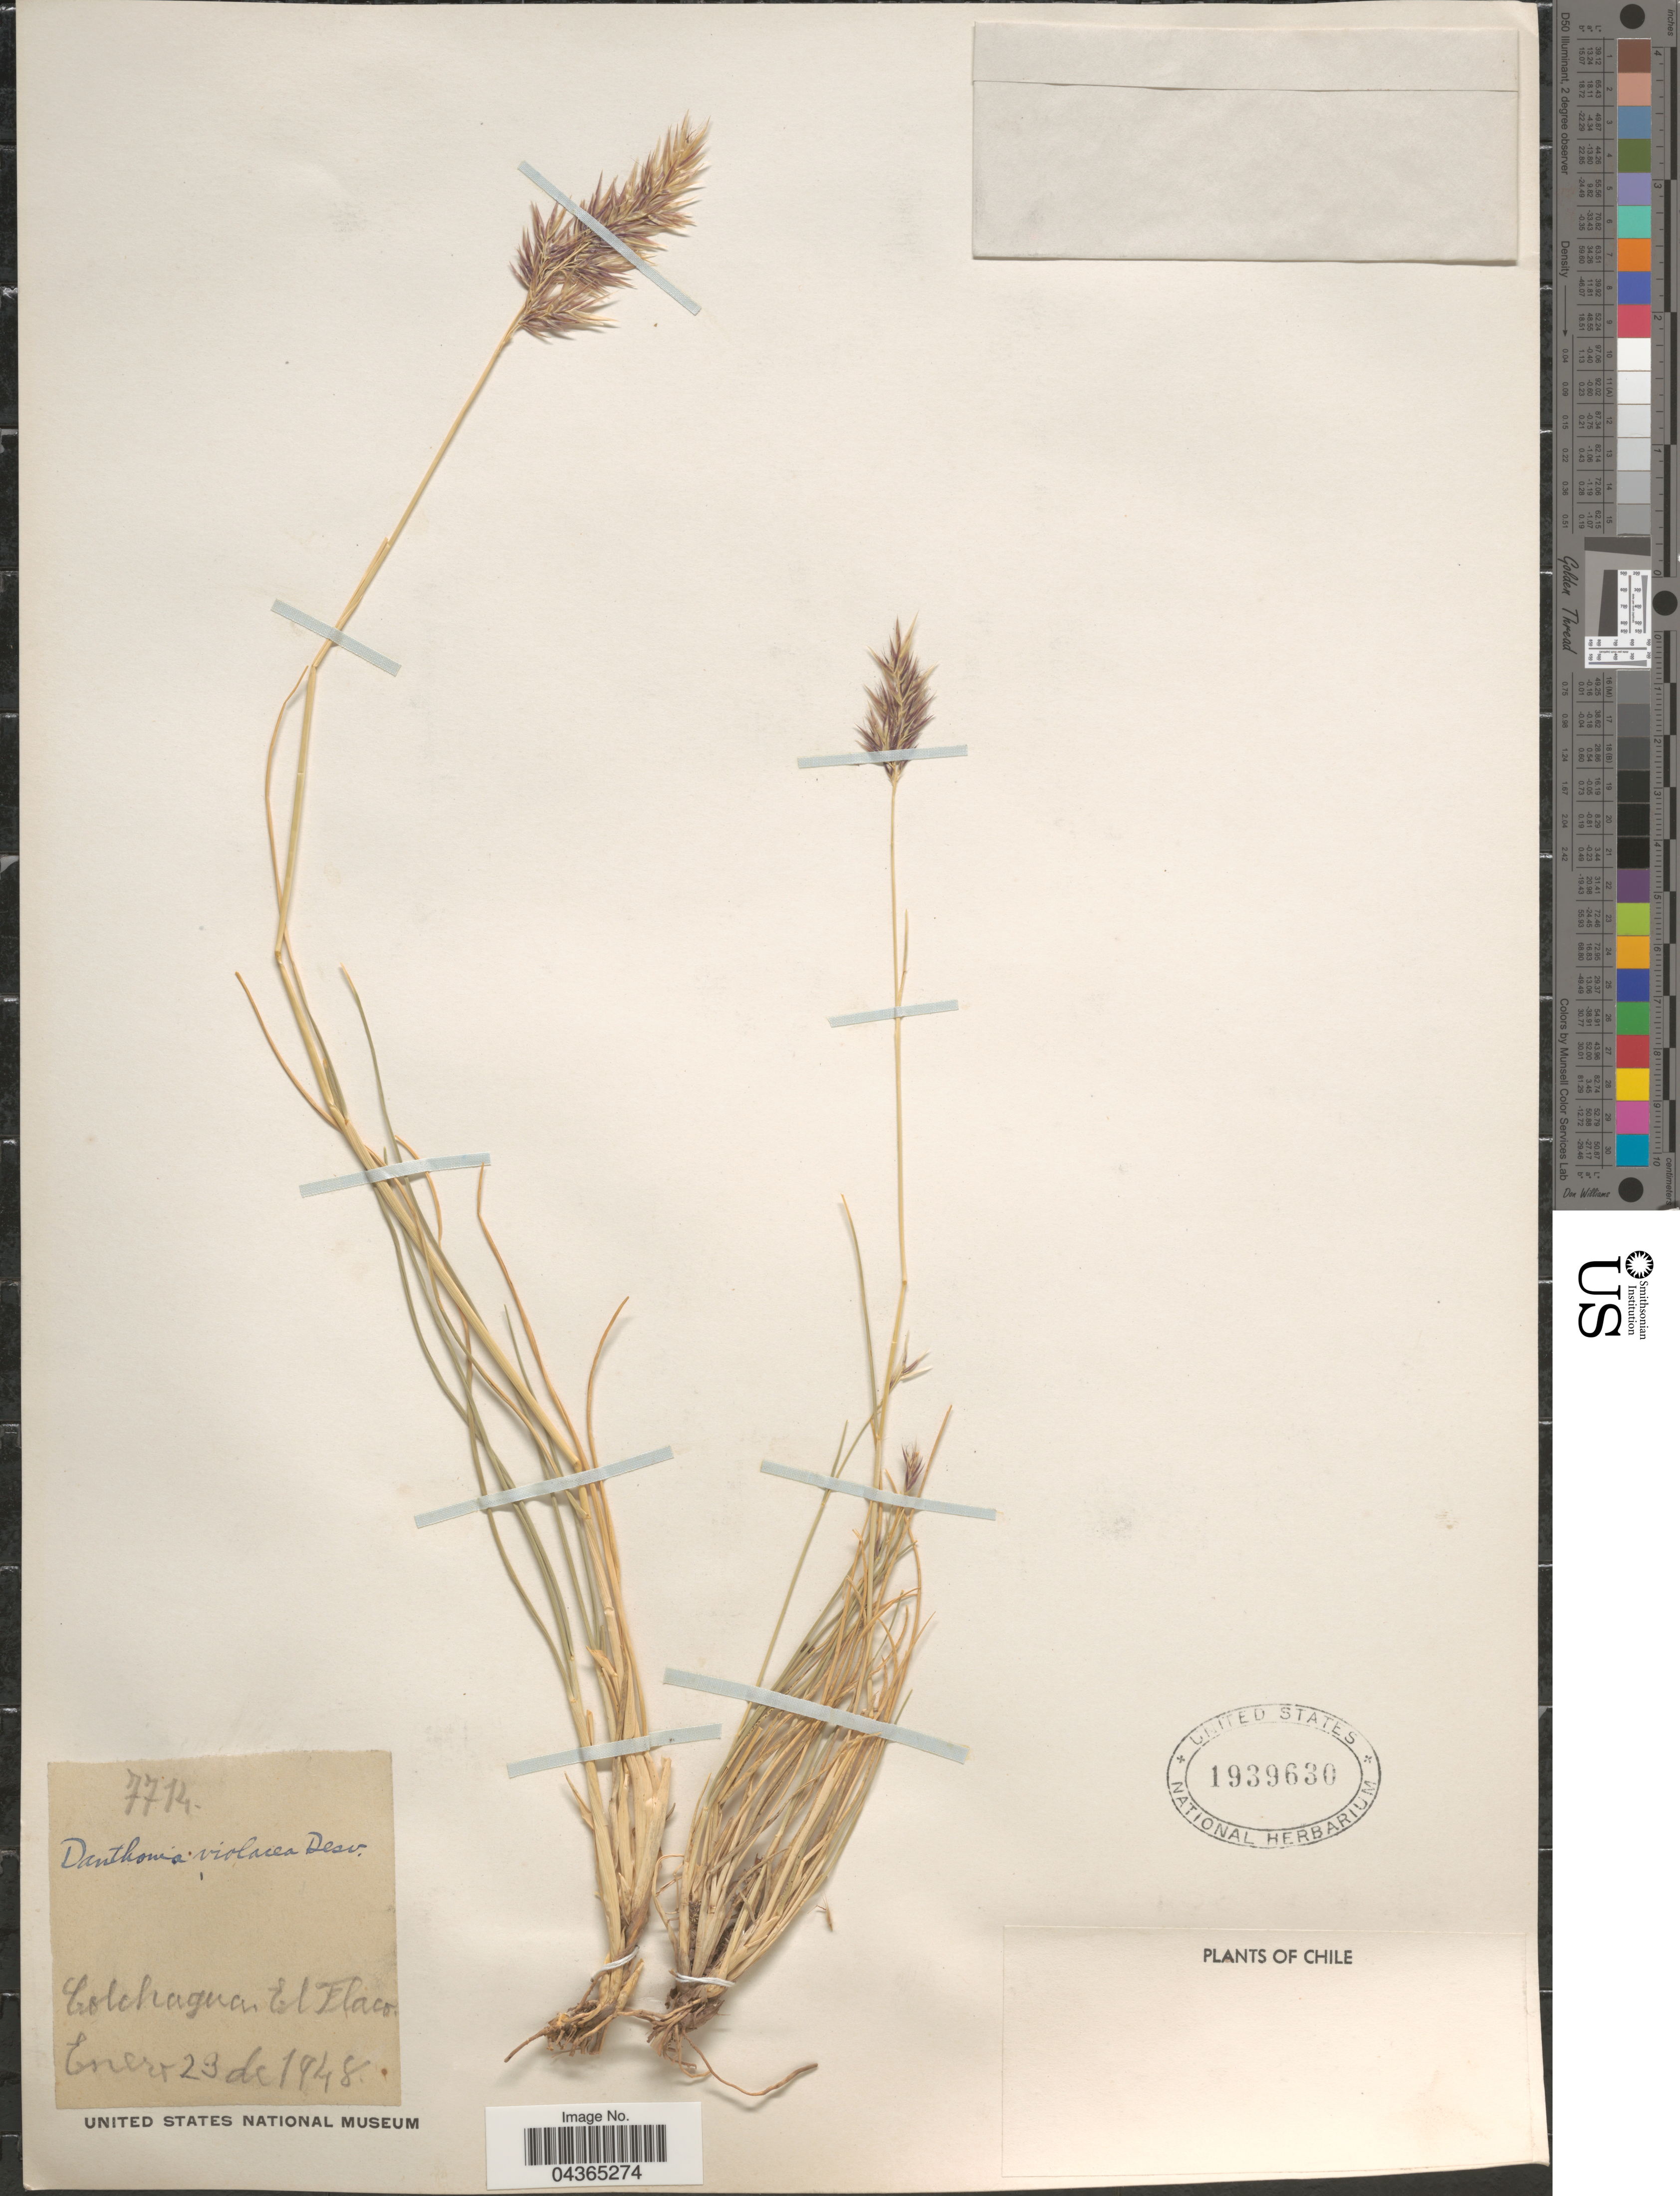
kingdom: Plantae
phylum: Tracheophyta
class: Liliopsida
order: Poales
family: Poaceae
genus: Rytidosperma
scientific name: Rytidosperma violaceum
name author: (É. Desv.) Nicora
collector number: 7714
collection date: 1948-01-23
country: Chile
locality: Colchagua. El Flaco.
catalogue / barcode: US 1939630